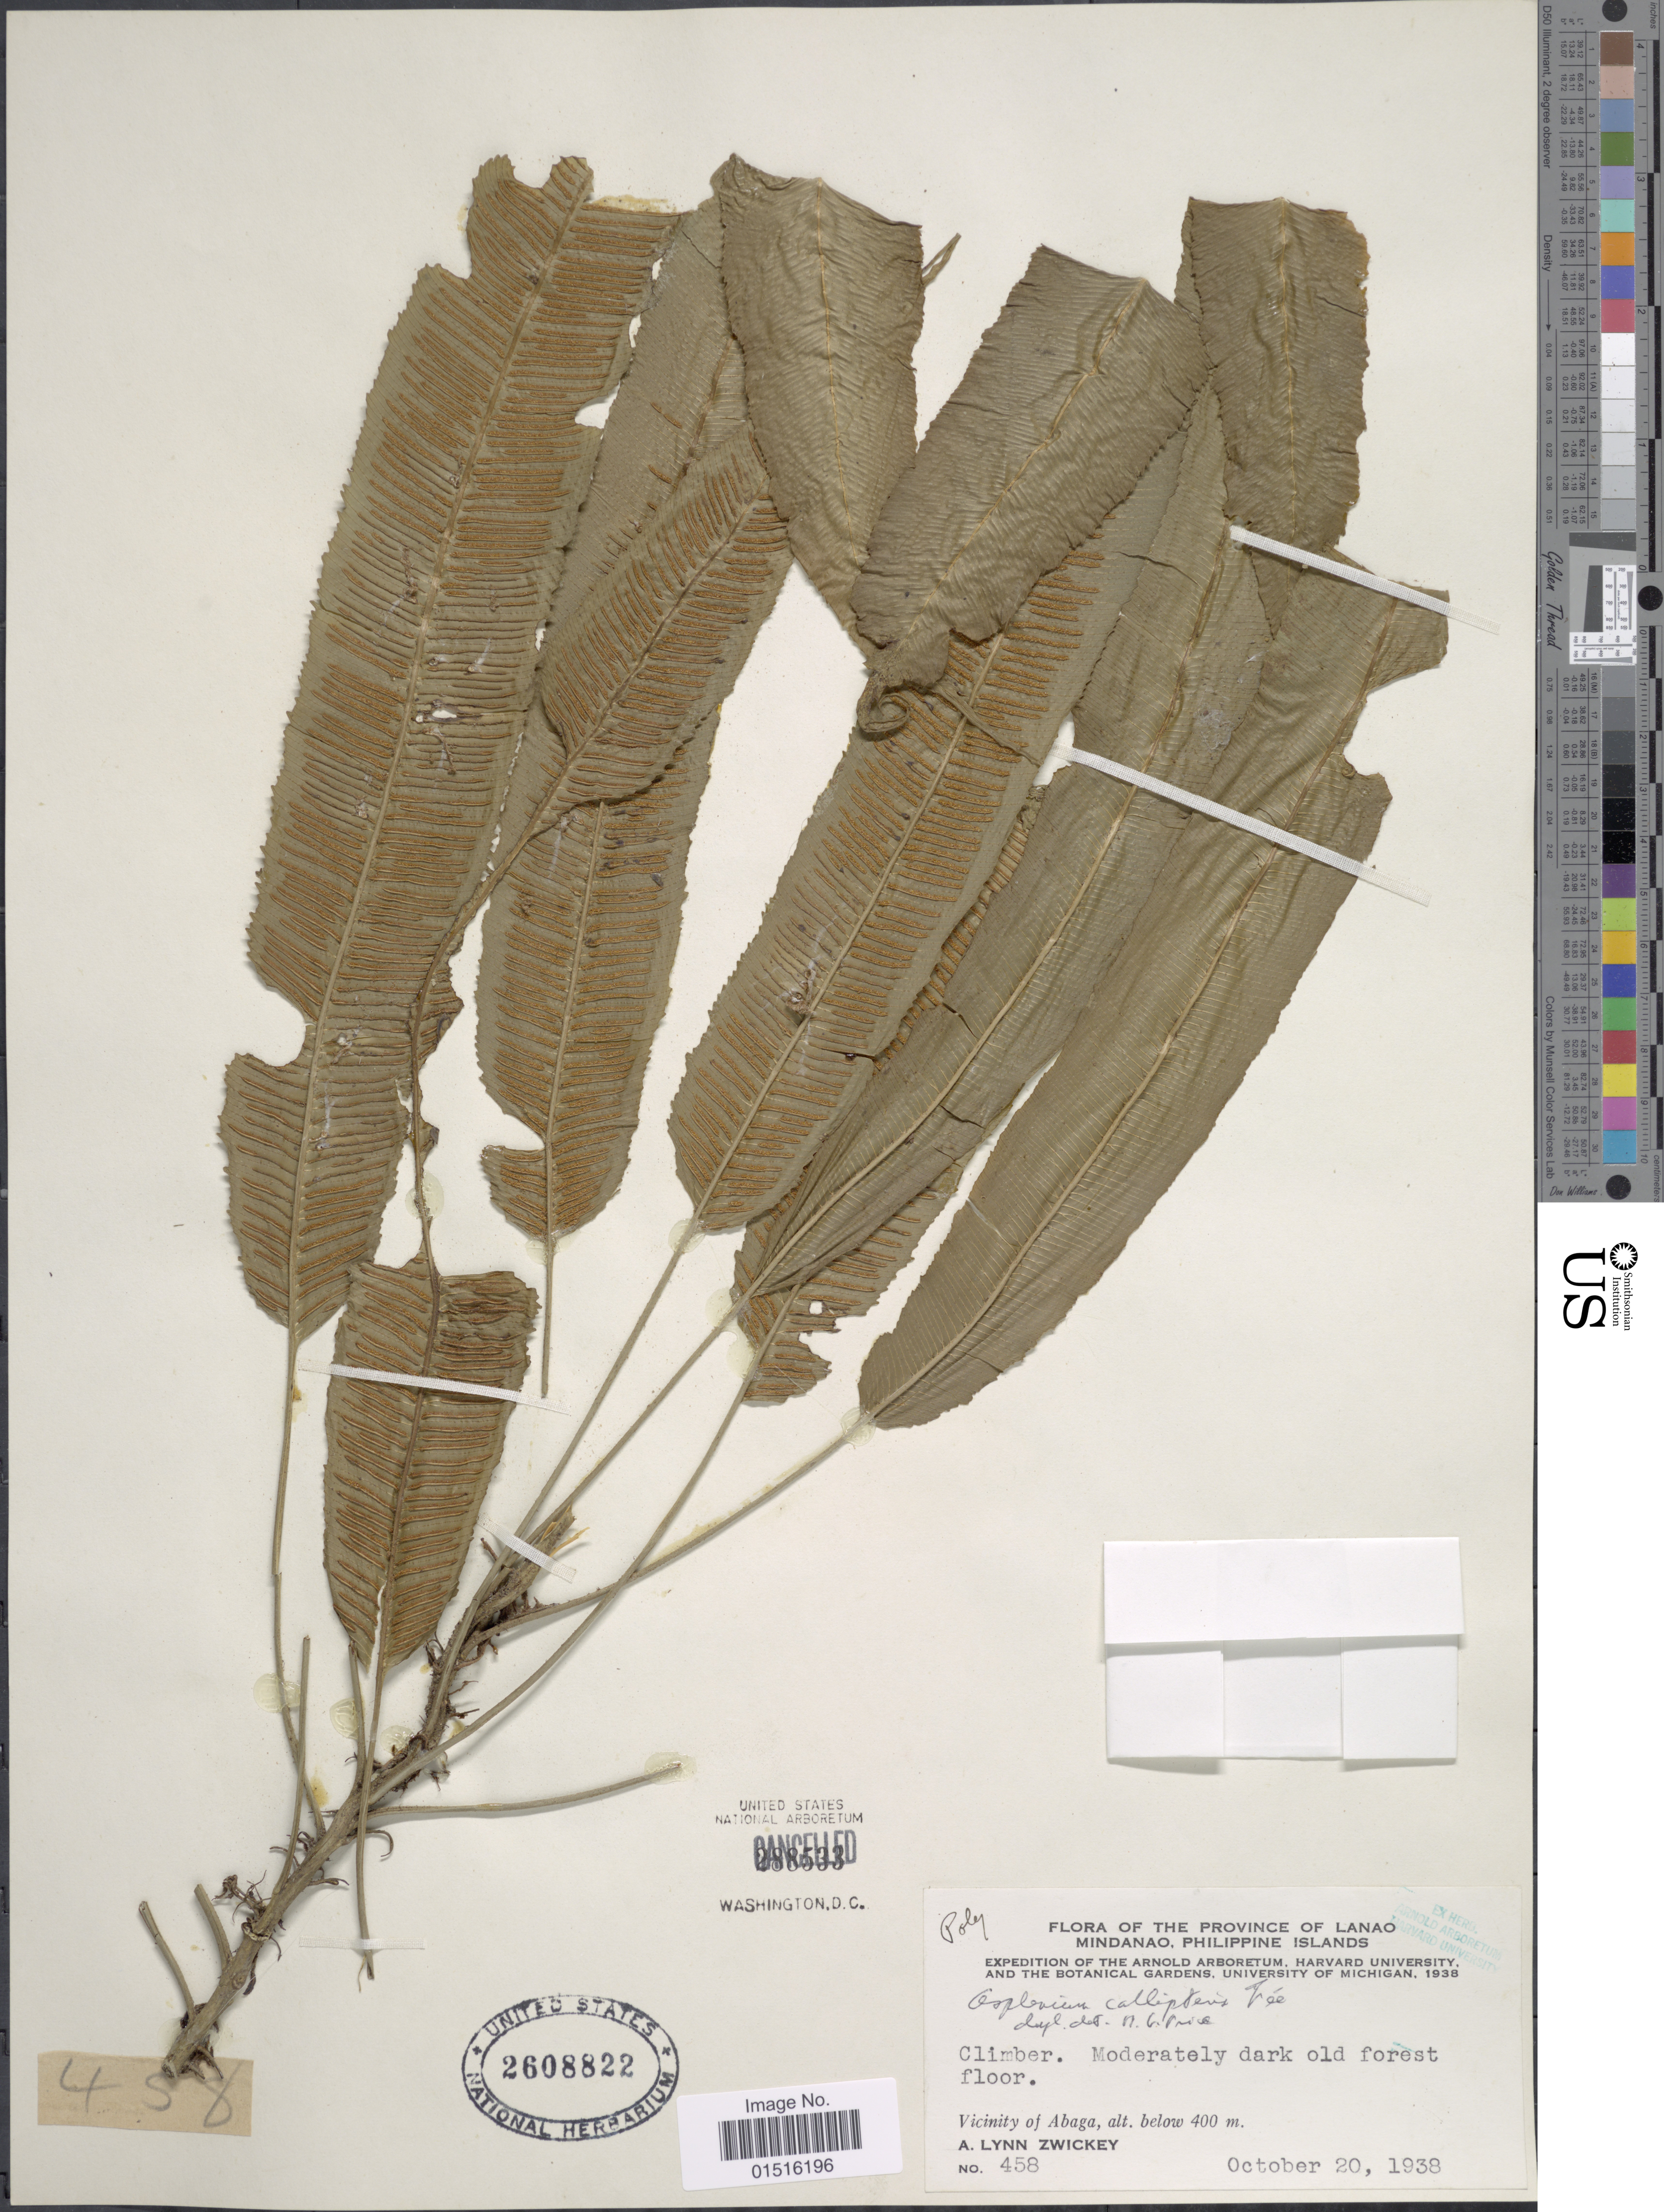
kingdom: Plantae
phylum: Tracheophyta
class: Polypodiopsida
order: Polypodiales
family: Aspleniaceae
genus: Asplenium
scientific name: Asplenium callipteris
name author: Fée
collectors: A. Zwickey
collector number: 458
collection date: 1938-10-20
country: Philippines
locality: The Province of Lanao, Mindanao, Vicinity of Abaga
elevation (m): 400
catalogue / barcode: US 2608822